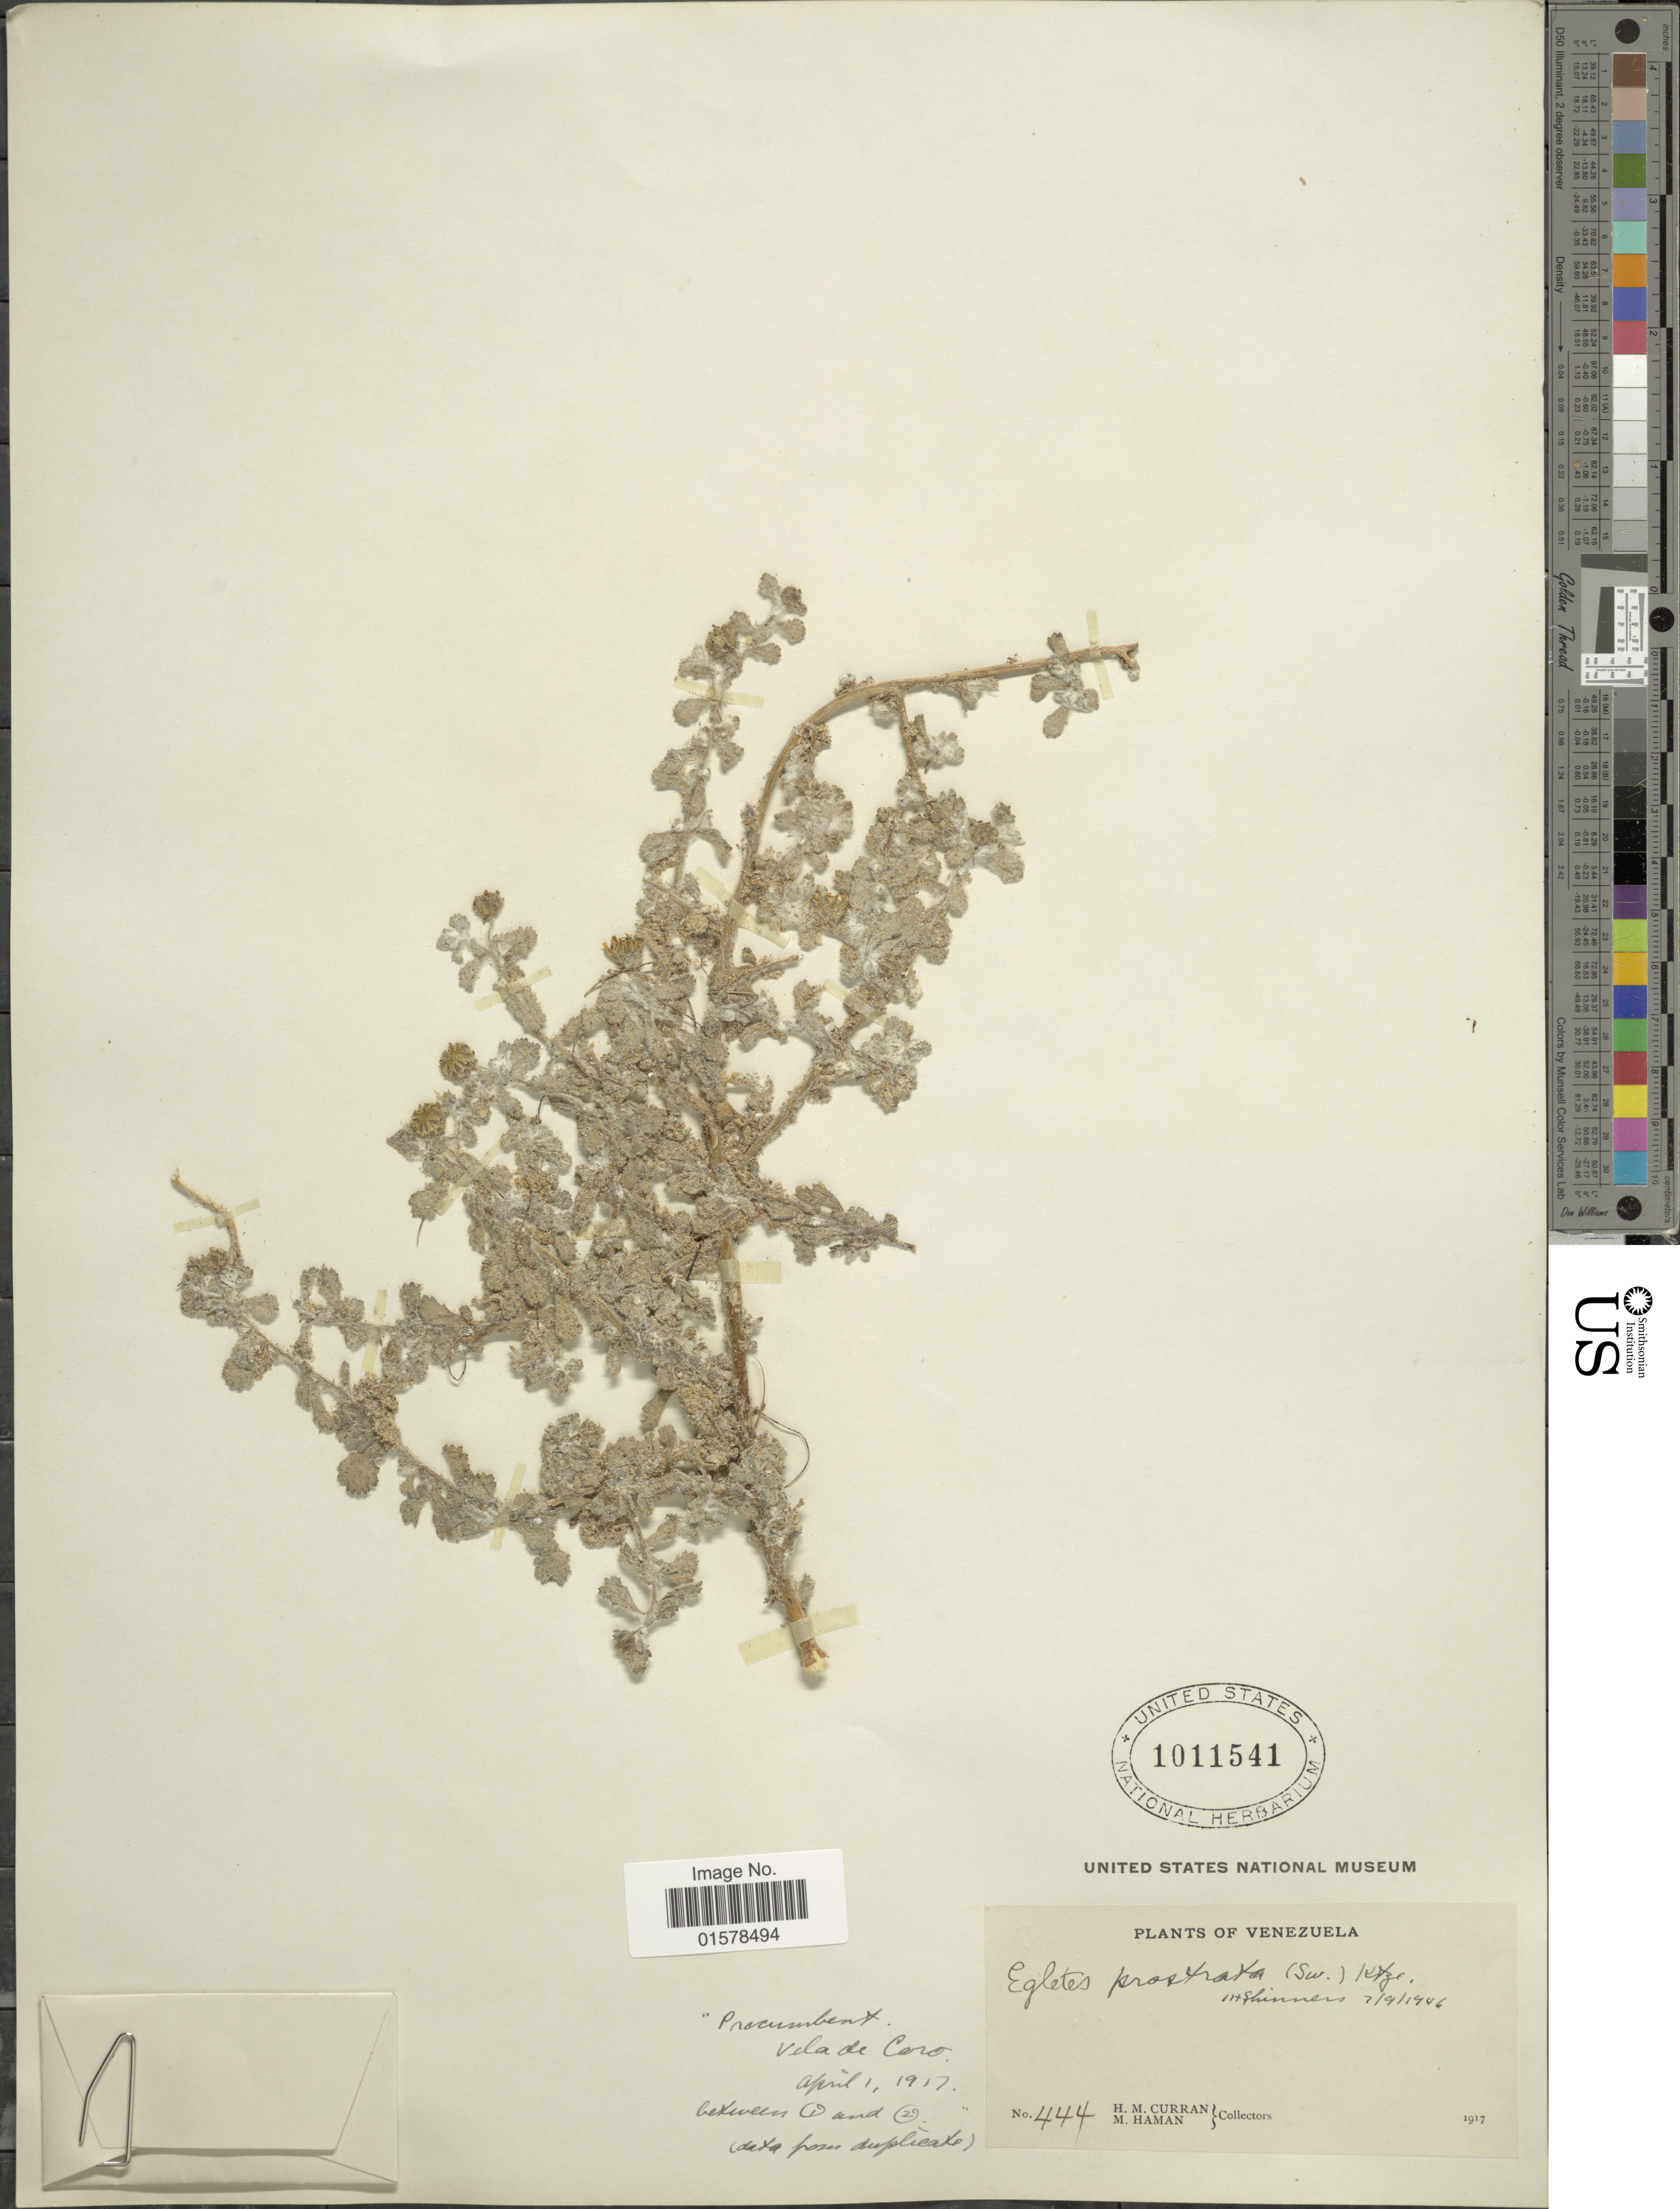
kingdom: Plantae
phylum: Tracheophyta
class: Magnoliopsida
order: Asterales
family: Asteraceae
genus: Egletes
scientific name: Egletes prostrata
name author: (Sw.) Kuntze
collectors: H. M. Curran & M. Haman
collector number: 444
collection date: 1917-04-01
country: Venezuela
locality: Venezuela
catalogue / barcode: US 1011541